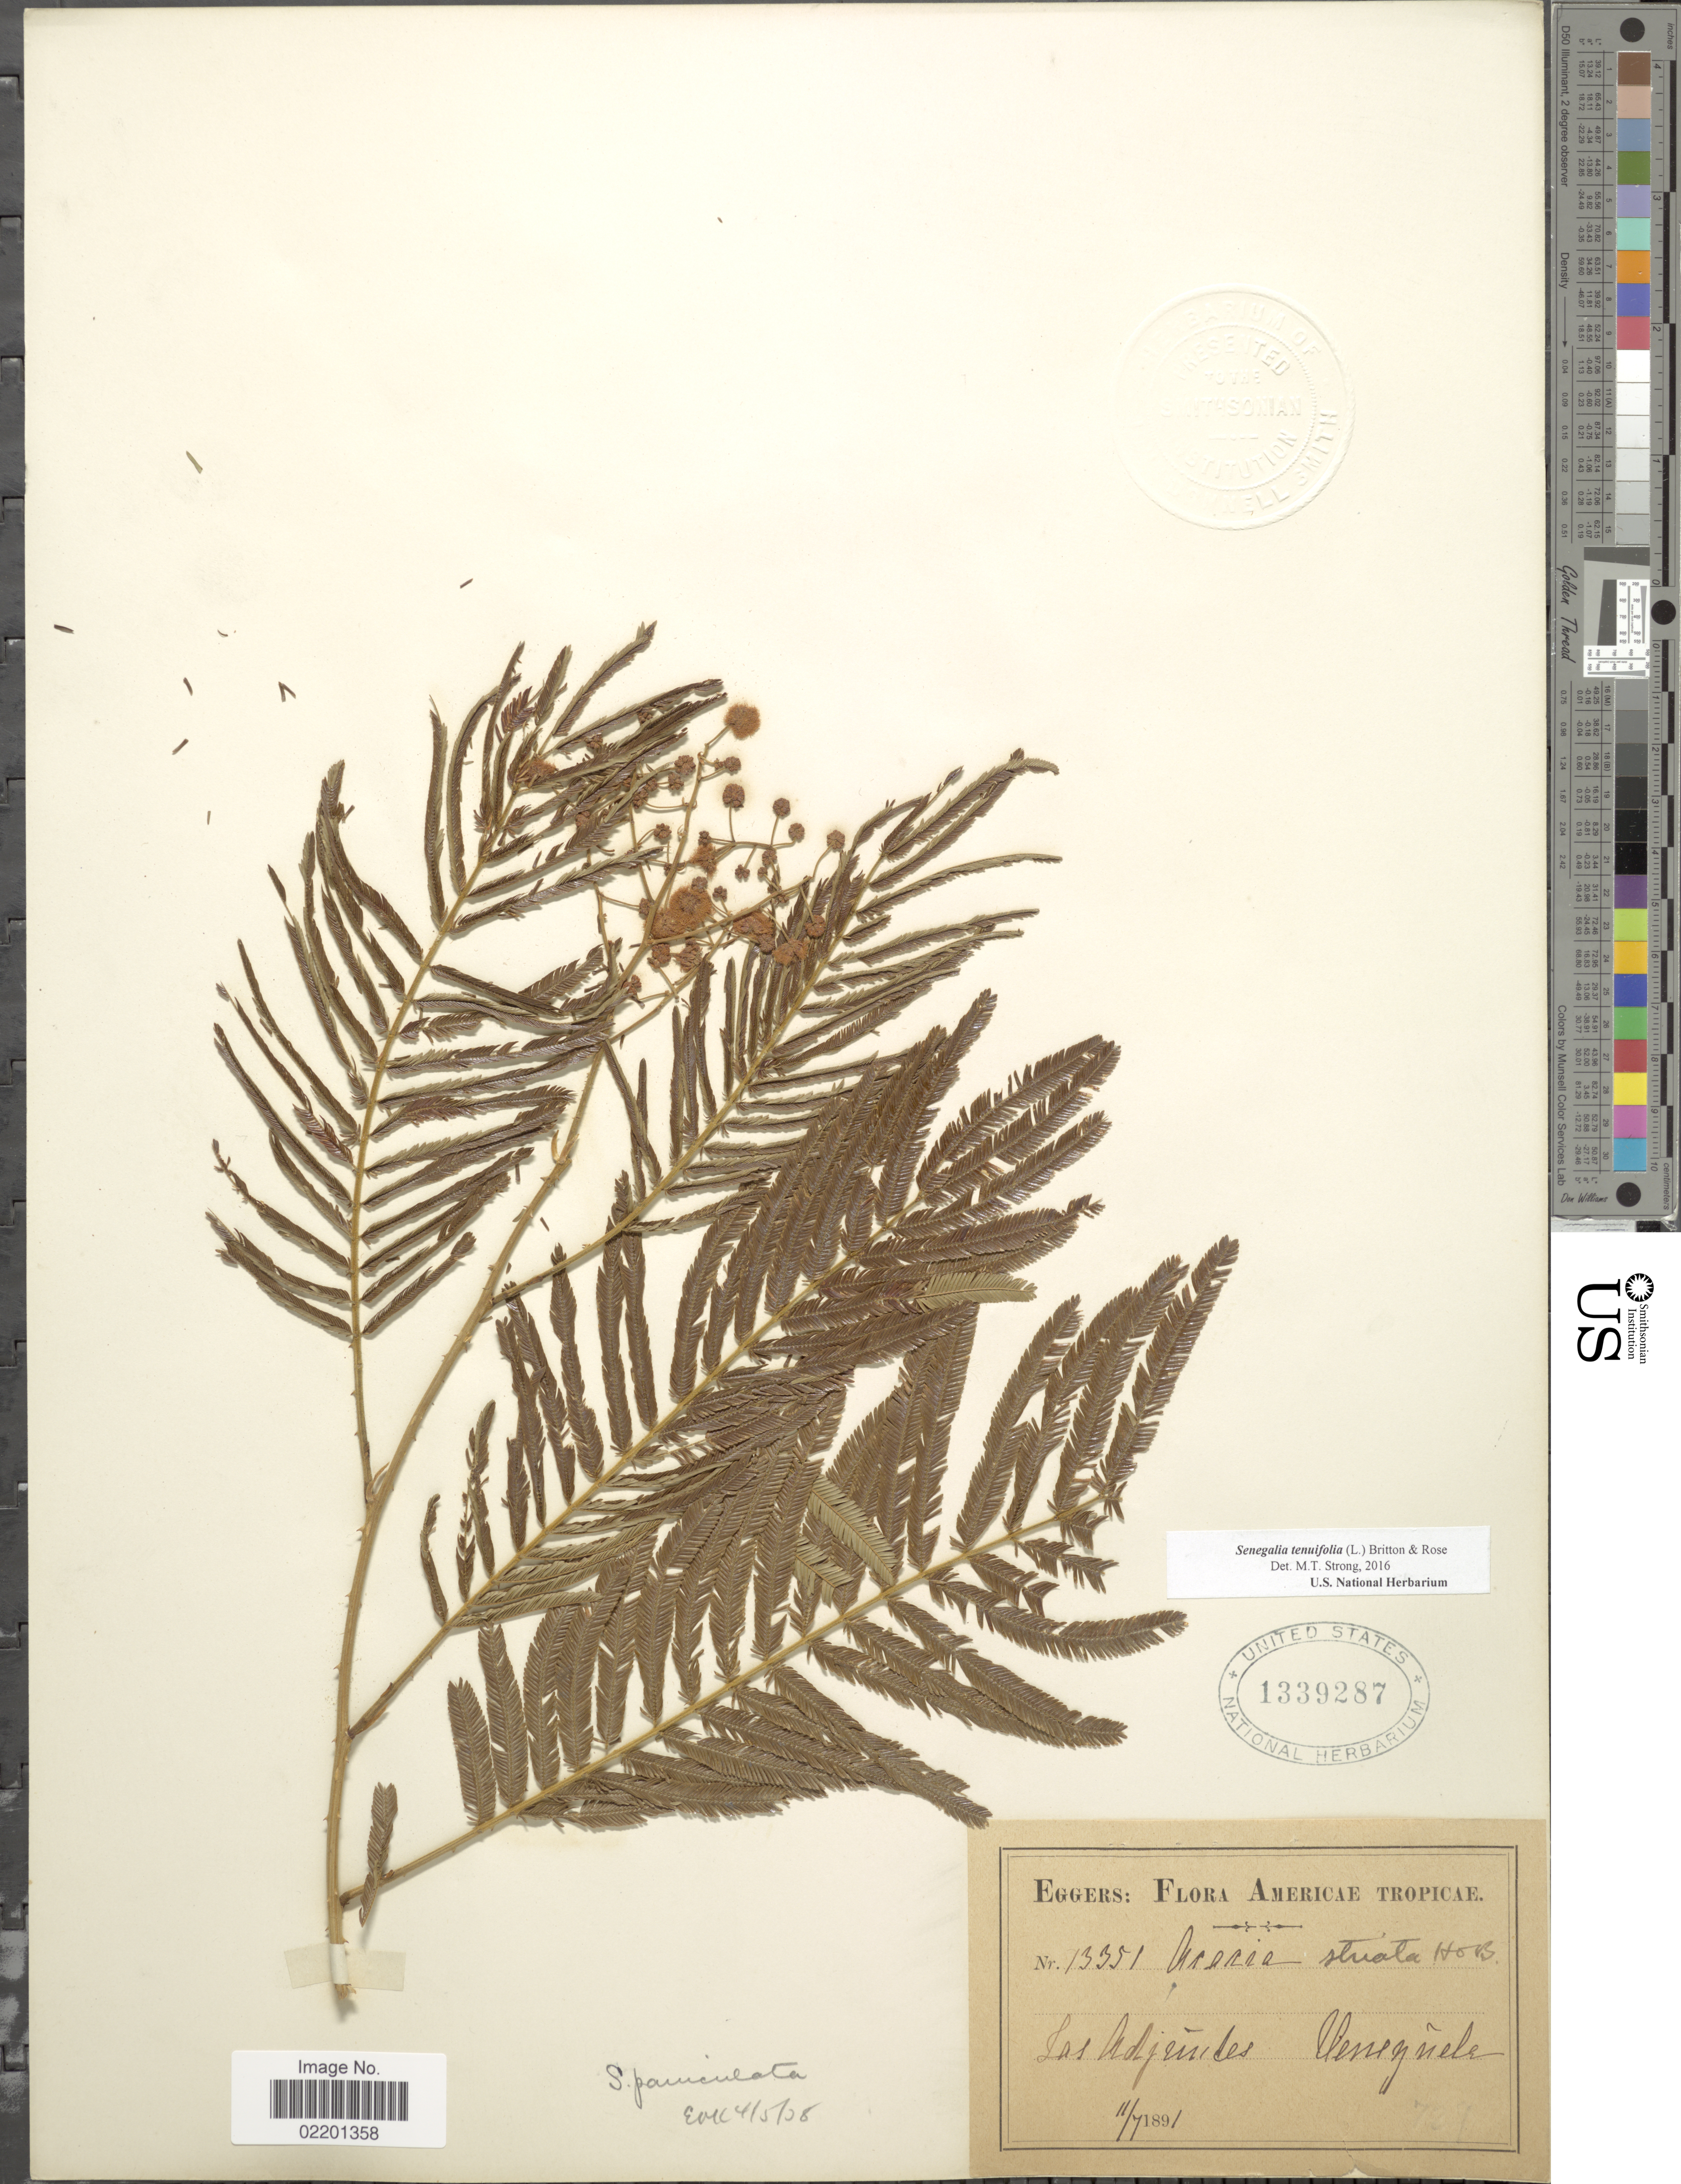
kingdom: Plantae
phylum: Tracheophyta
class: Magnoliopsida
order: Fabales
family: Fabaceae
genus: Senegalia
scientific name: Senegalia tenuifolia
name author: (L.) Britton & Rose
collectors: -. Eggers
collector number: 13351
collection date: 1891-07-11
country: Venezuela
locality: Las Adjuntas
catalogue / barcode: US 1339287